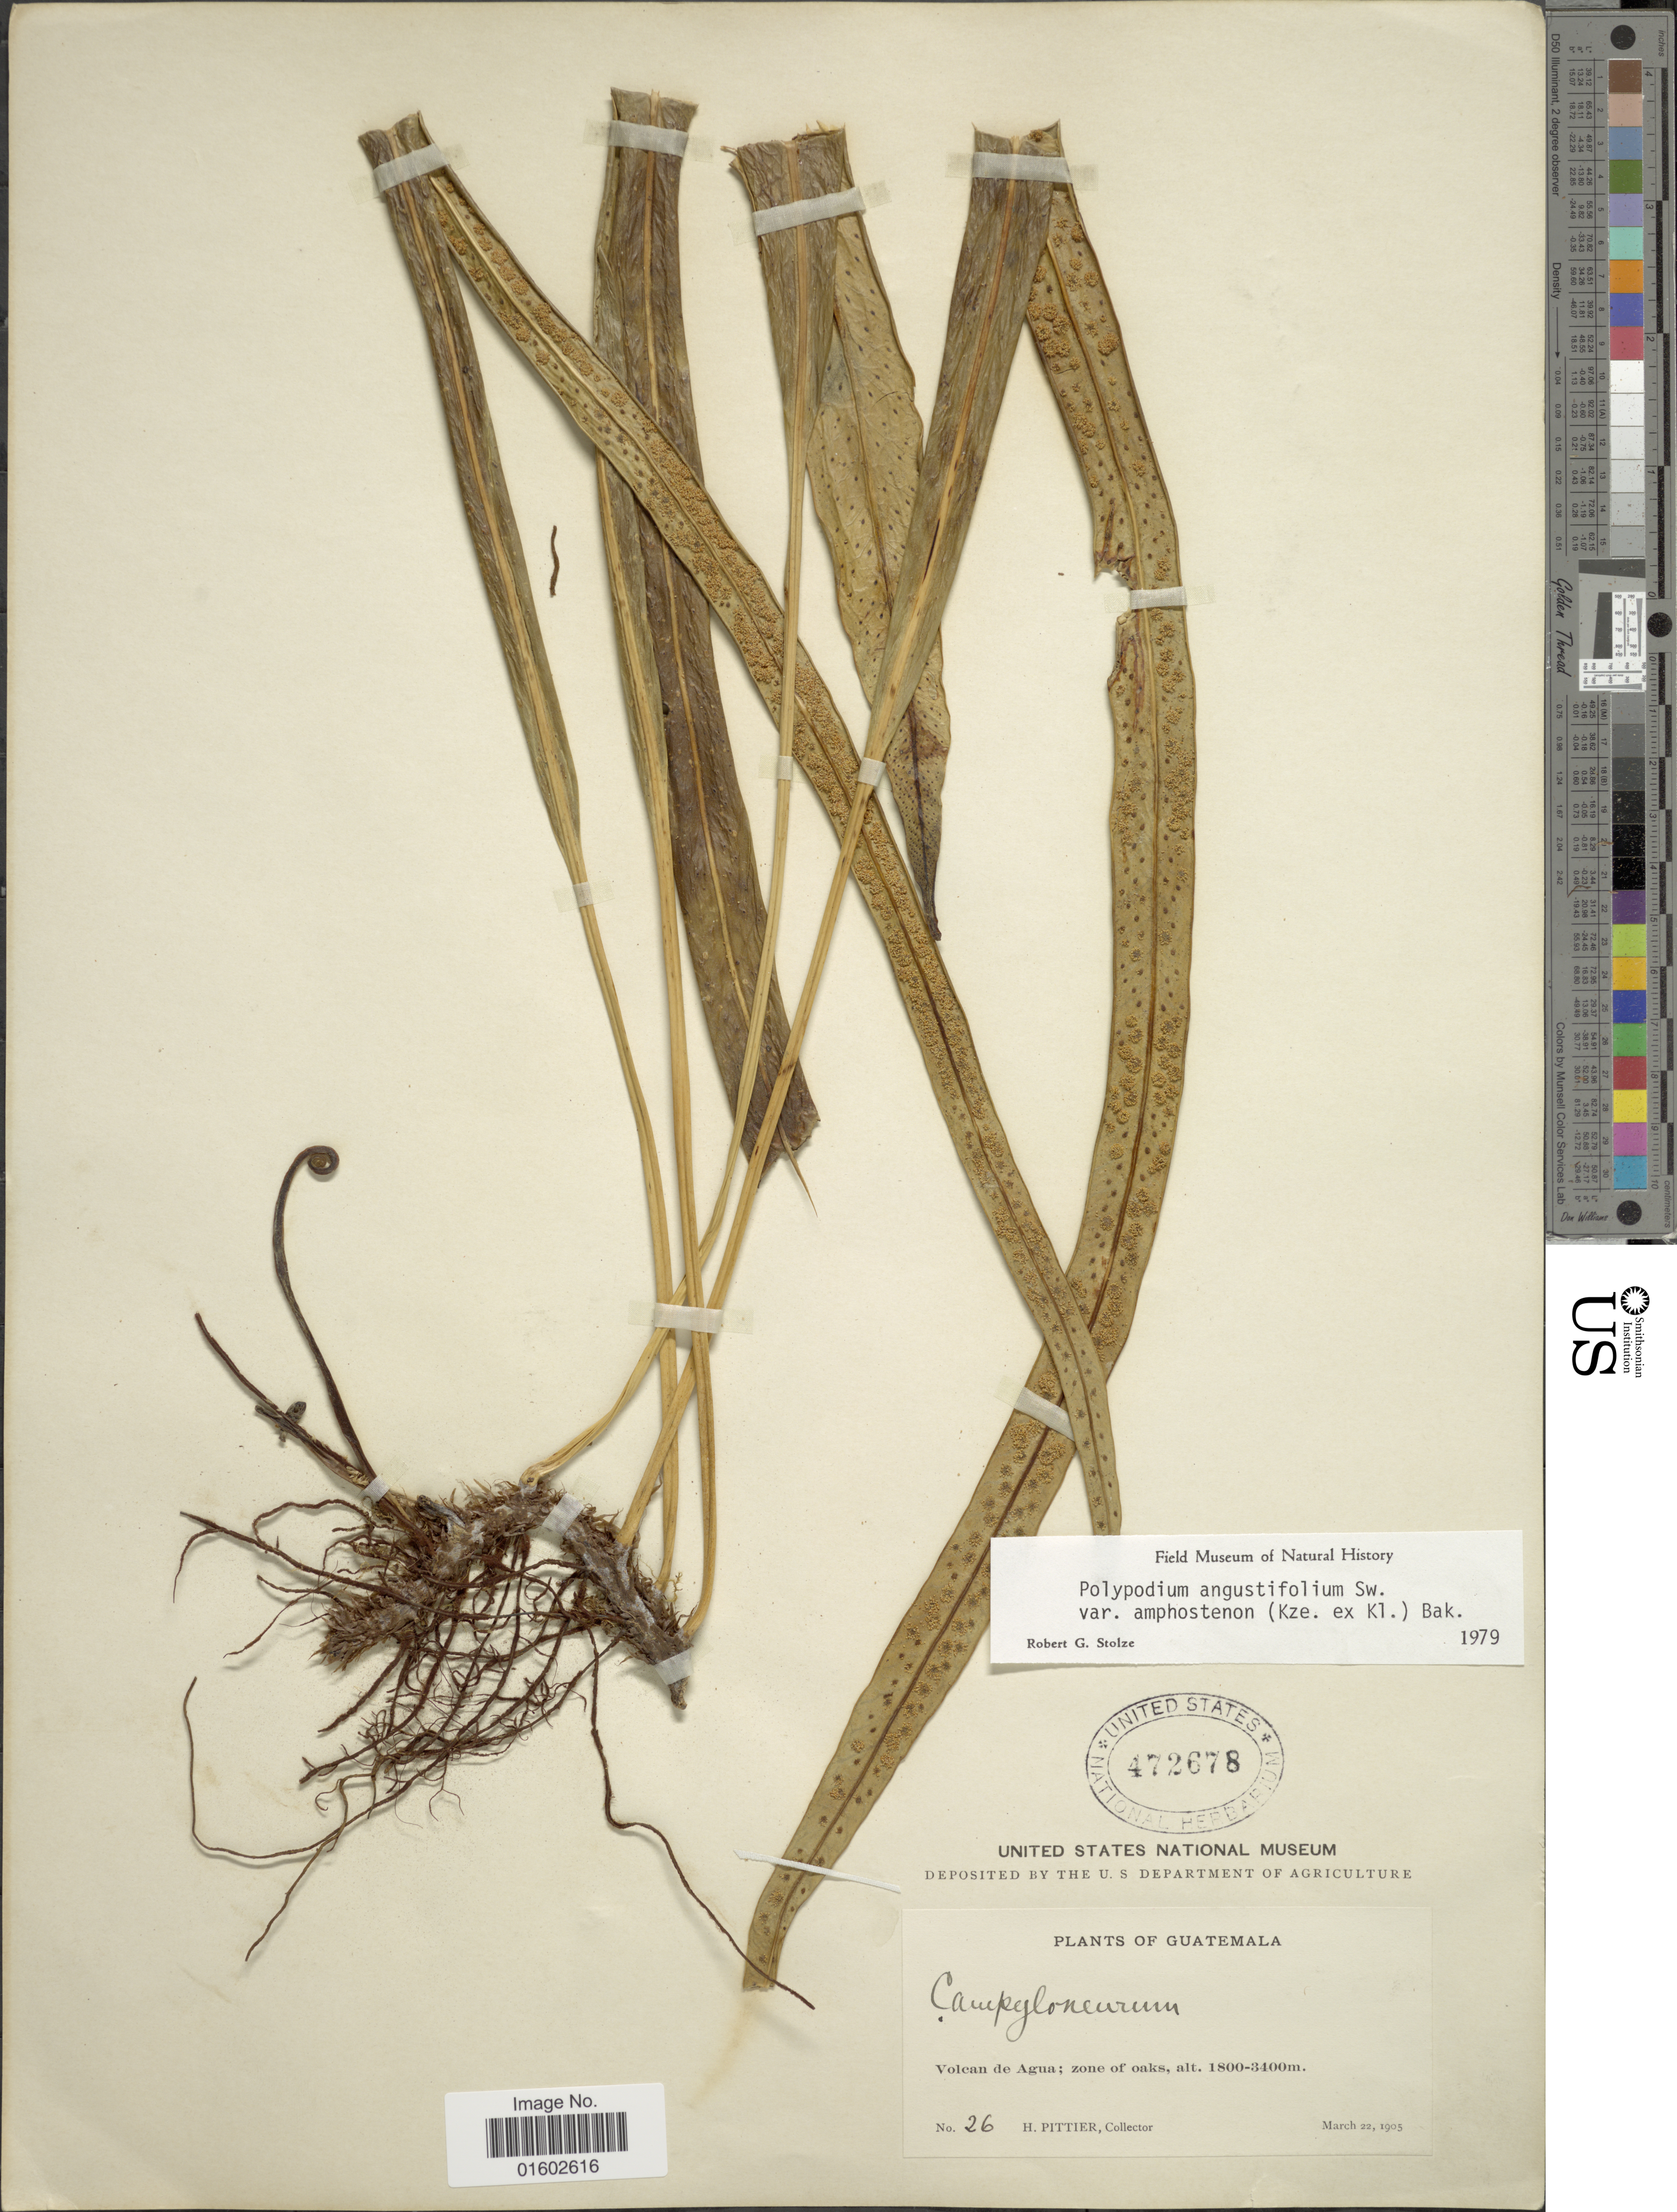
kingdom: Plantae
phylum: Tracheophyta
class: Polypodiopsida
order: Polypodiales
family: Polypodiaceae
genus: Campyloneurum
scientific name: Campyloneurum amphostenon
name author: (Kunze ex Klotzsch) Fée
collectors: H. F. Pittier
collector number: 26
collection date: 1905-03-22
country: Guatemala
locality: Volcan de Agua; zone of oaks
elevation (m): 1800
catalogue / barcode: US 472678